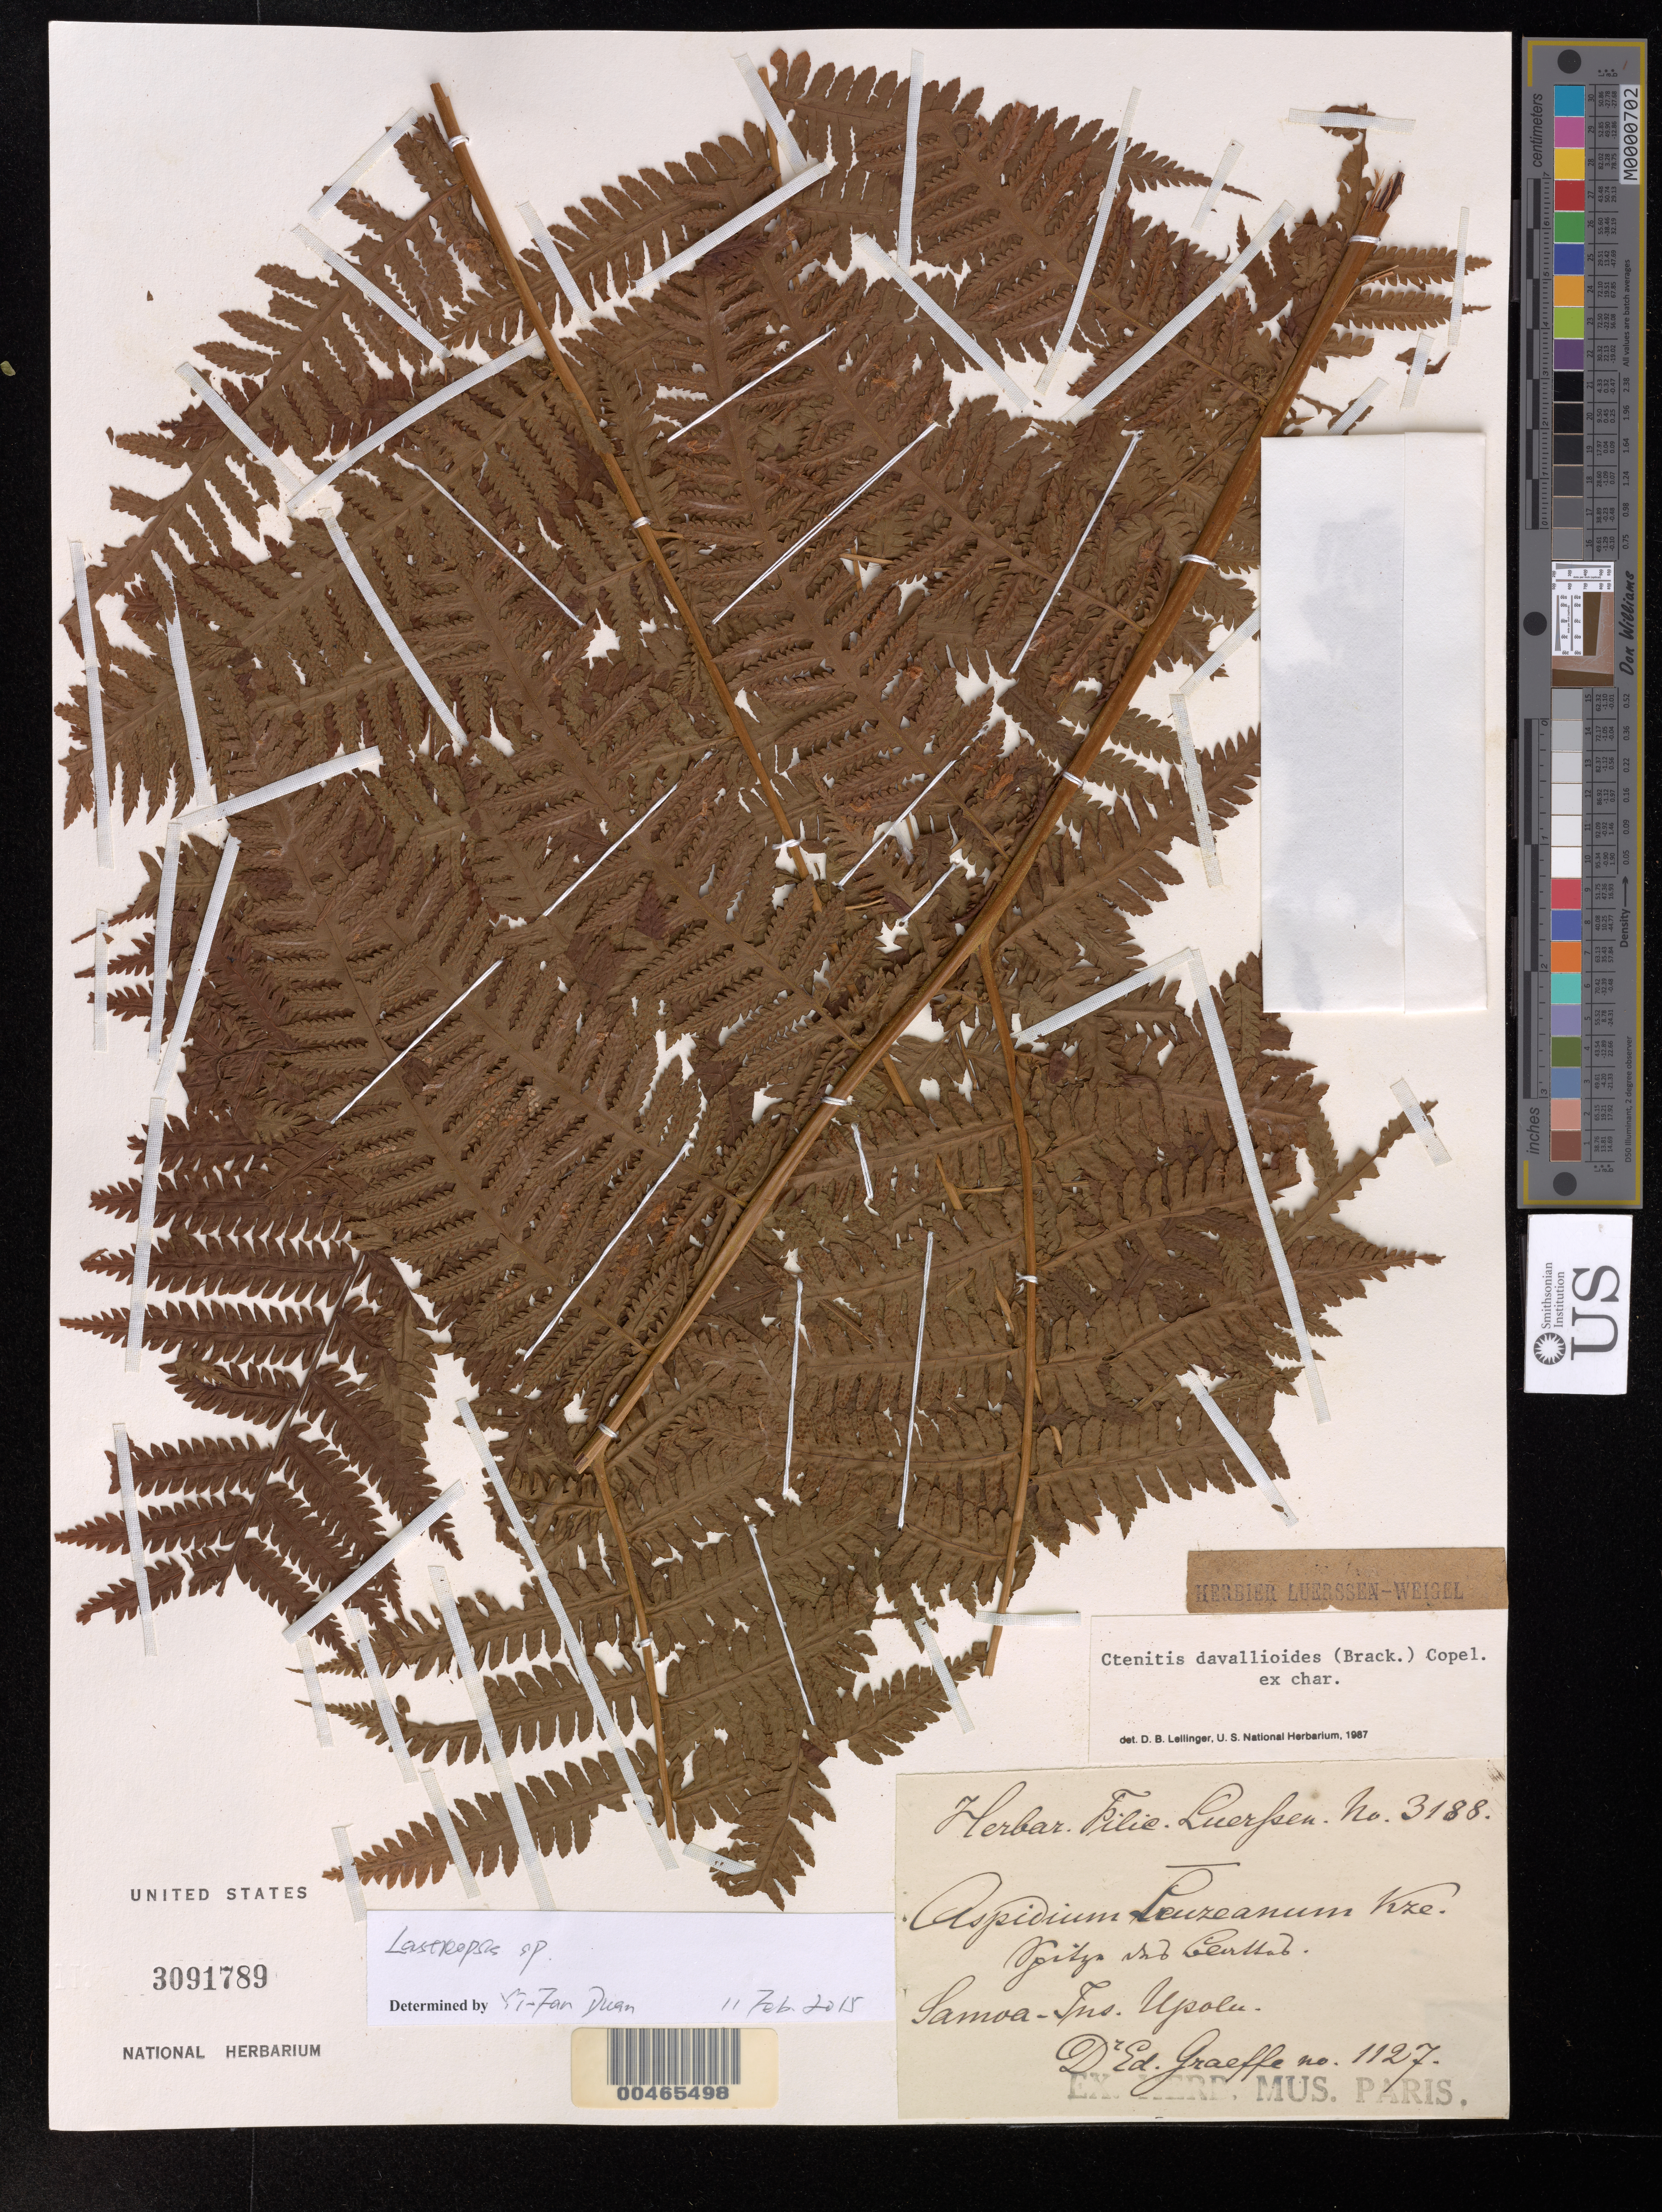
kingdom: Plantae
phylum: Tracheophyta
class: Polypodiopsida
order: Polypodiales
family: Dryopteridaceae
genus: Lastreopsis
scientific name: Lastreopsis sp.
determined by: Duan, Yi F.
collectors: E. Graeffe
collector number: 1127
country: Samoa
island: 'Upolu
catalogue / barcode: US 3091789